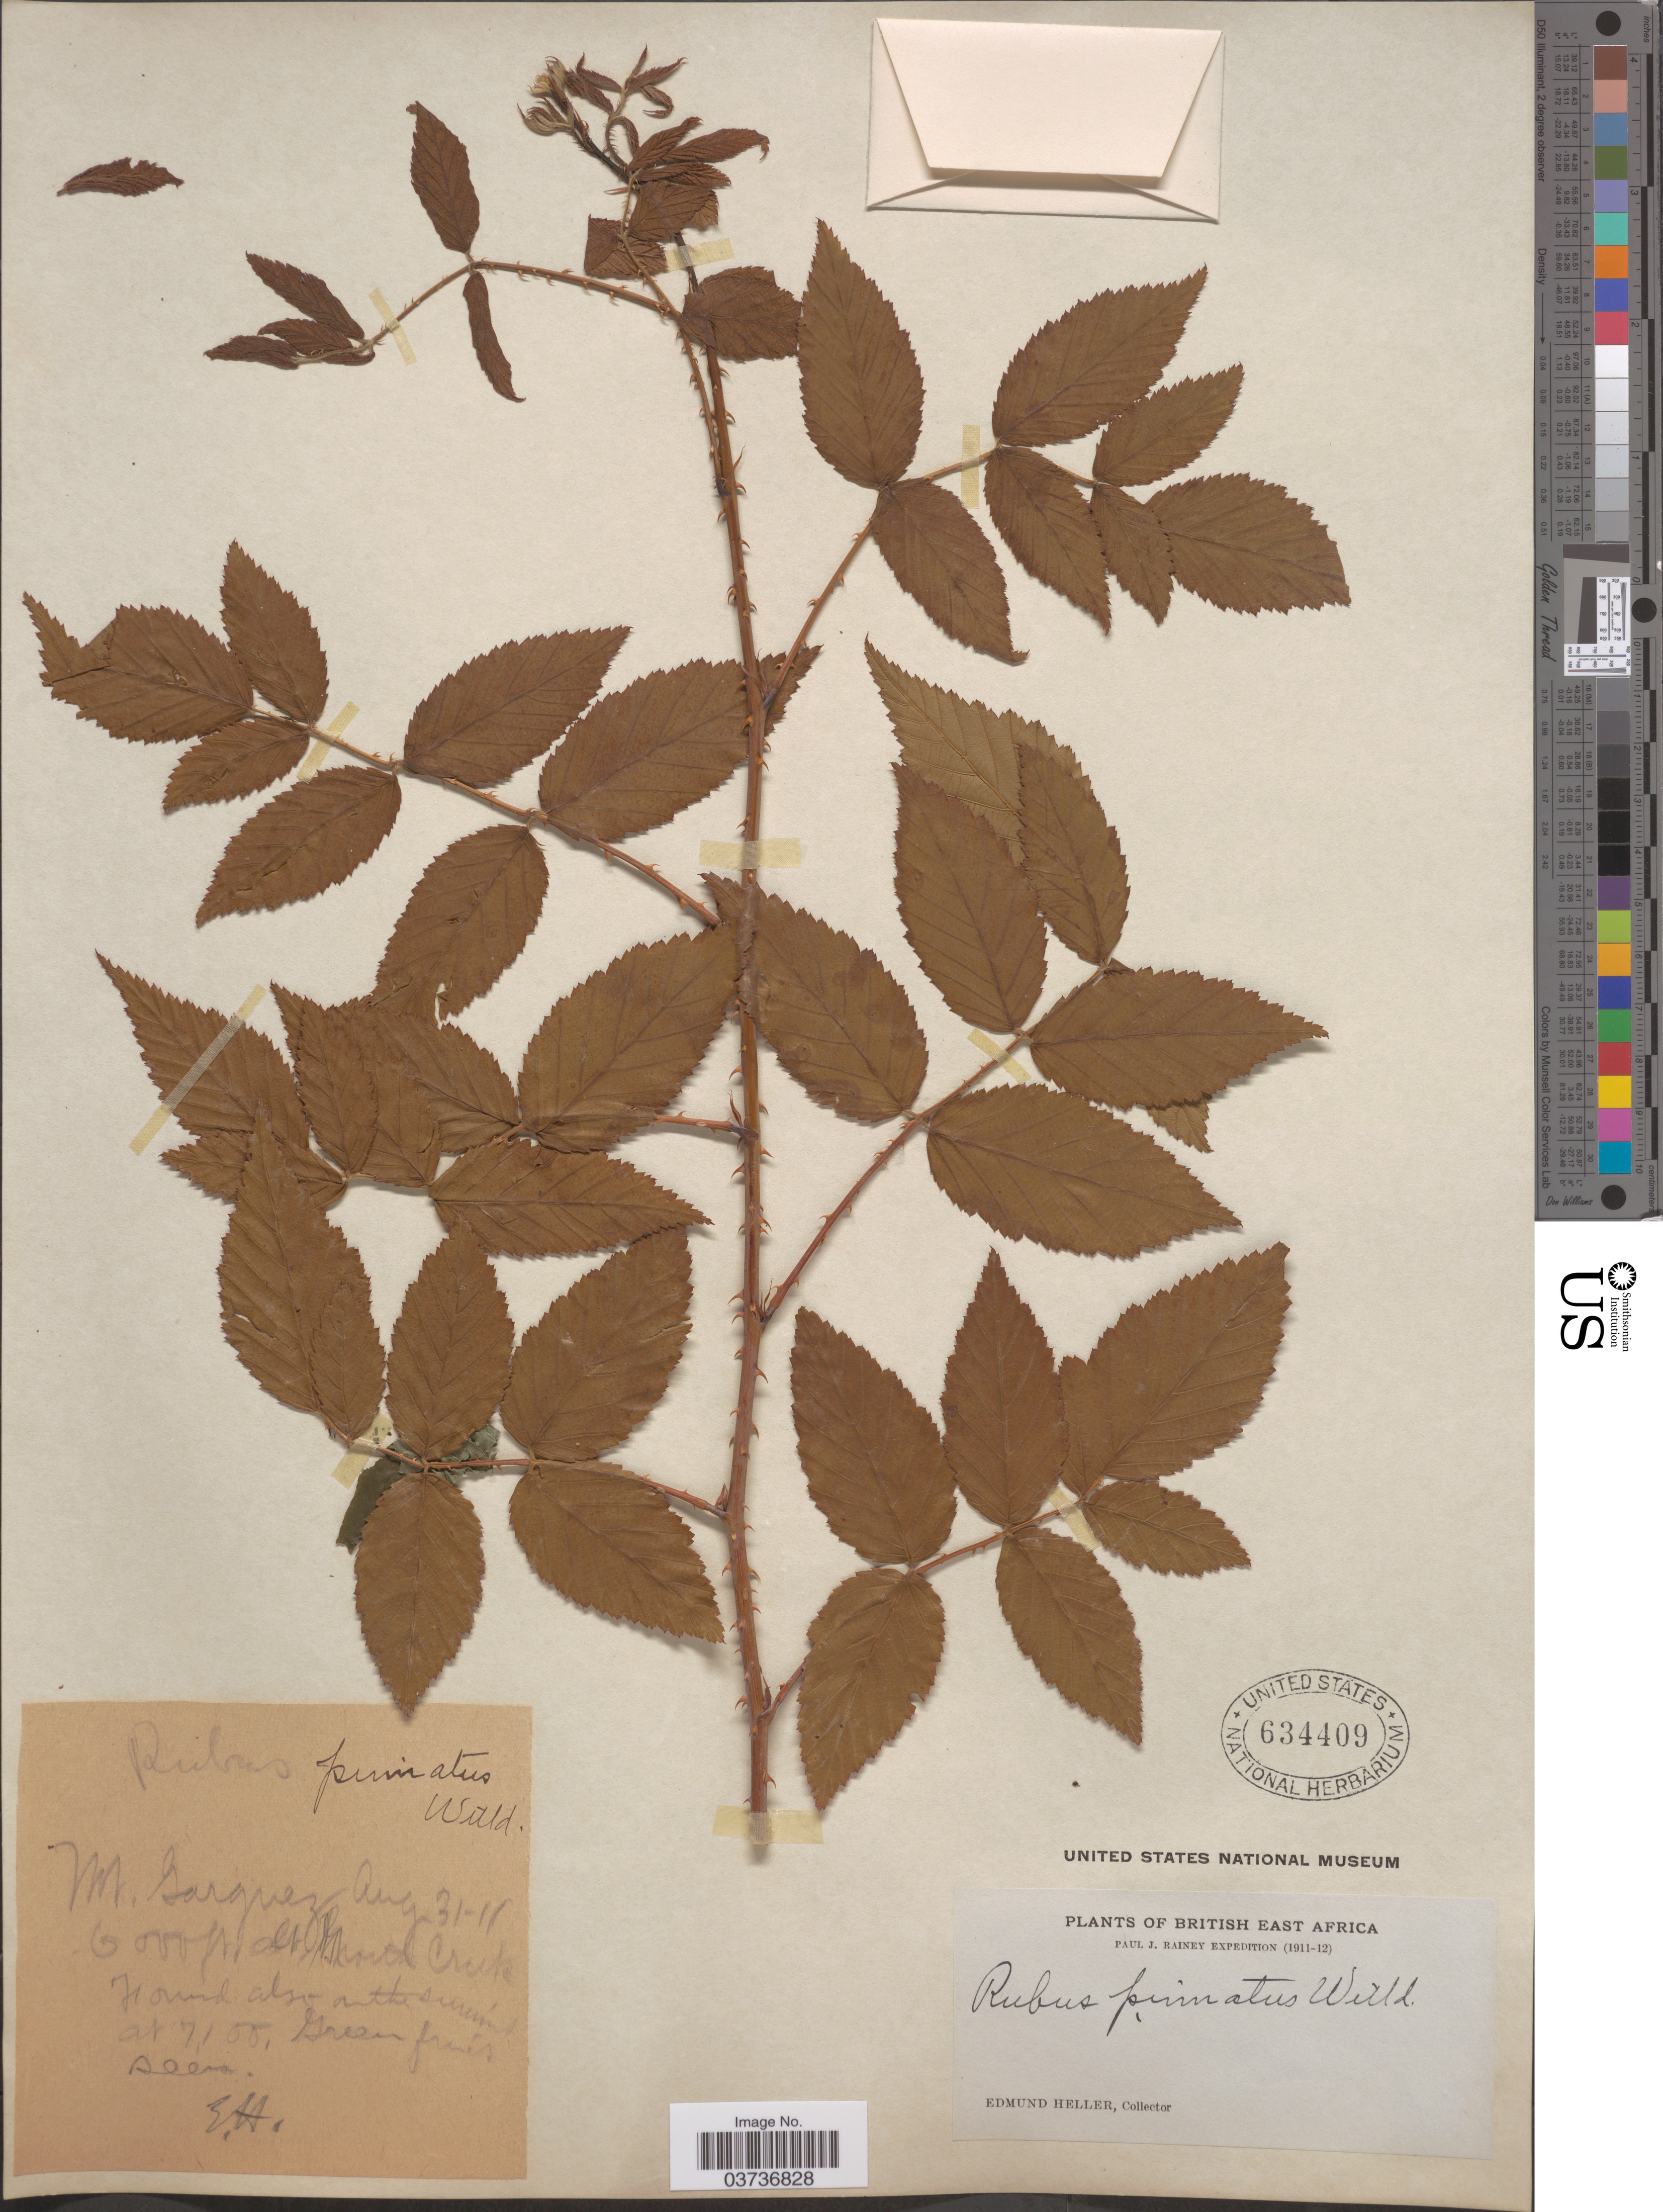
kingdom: Plantae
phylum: Tracheophyta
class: Magnoliopsida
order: Rosales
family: Rosaceae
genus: Rubus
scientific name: Rubus pinnatus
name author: Willd.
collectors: E. Heller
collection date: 1911-08-31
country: Kenya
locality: British East Africa. Mt. Garguez. Round [interpreted] Creek.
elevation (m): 1829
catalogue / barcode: US 634409